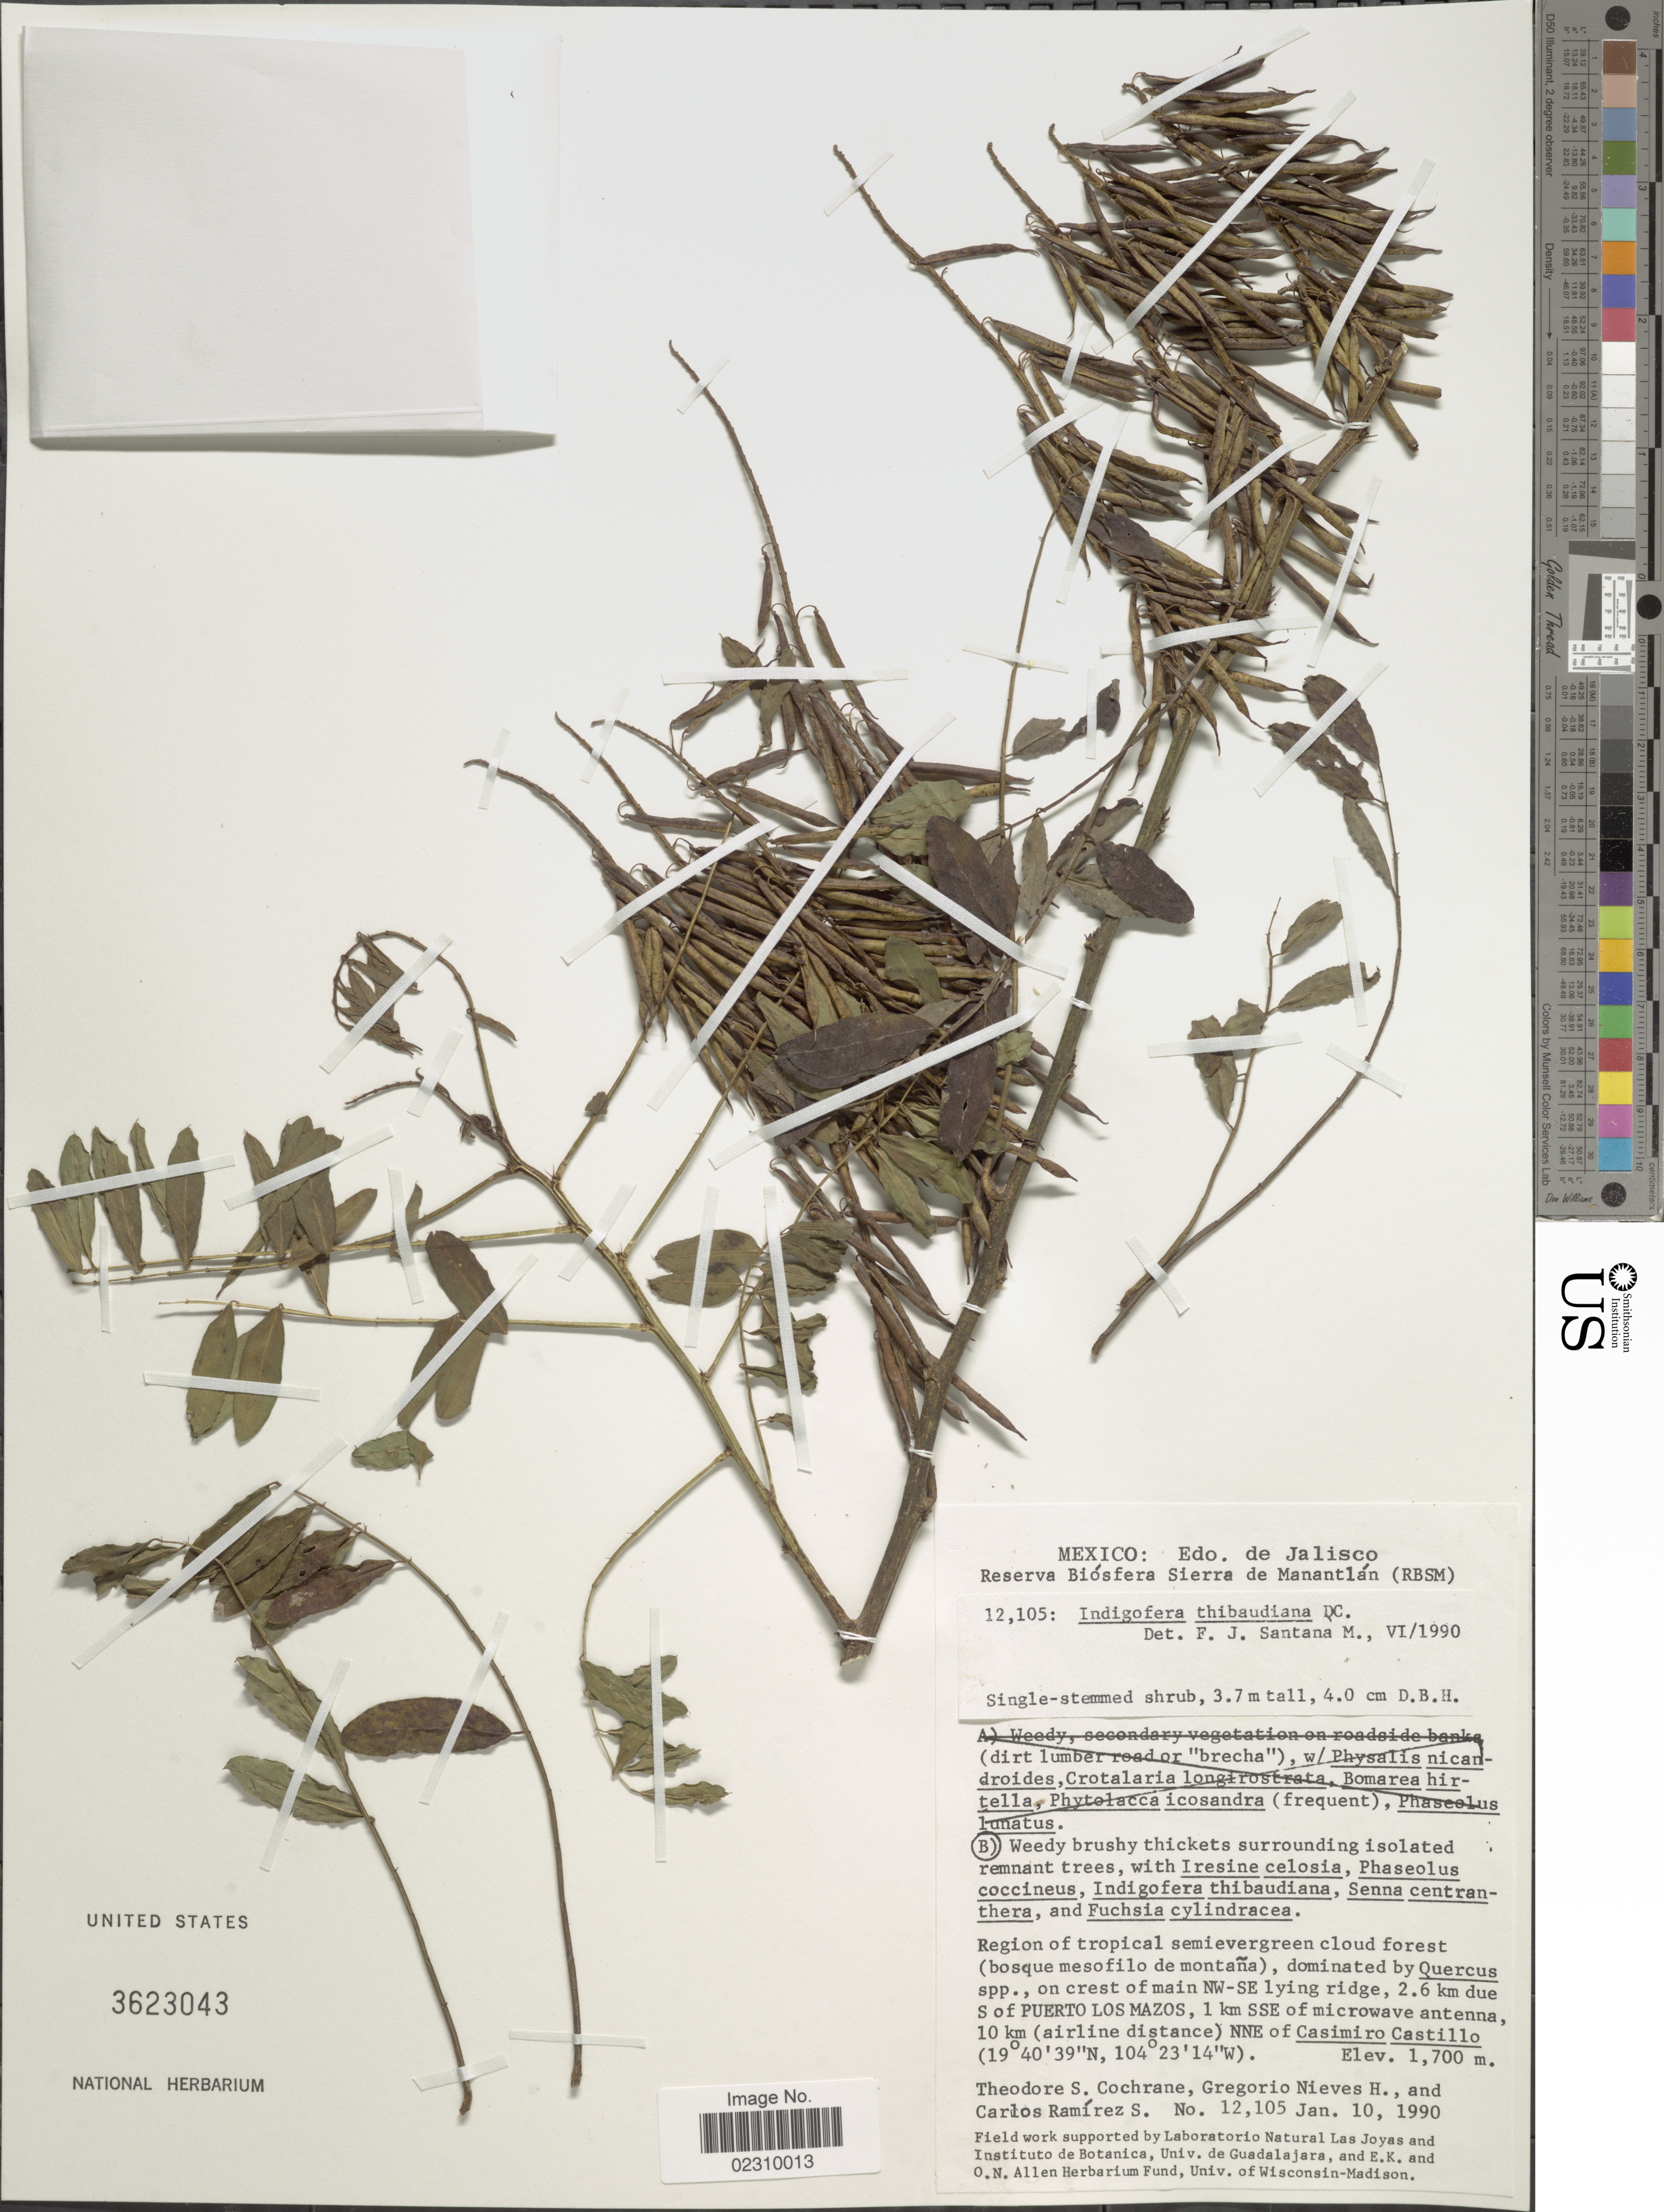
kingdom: Plantae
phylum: Tracheophyta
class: Magnoliopsida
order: Fabales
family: Fabaceae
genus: Indigofera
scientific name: Indigofera thibaudiana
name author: DC.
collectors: T. S. Cochrane, G. Nieves H. & C. Ramirez S.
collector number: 12105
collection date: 1990-01-10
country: Mexico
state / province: Jalisco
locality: On crest of main NW-SE lying ridge, 2.6 km due S of Puerto Los Mazos, 1 km SSE of microwave antenna, 10 km (airline distance) NNE of Casimiro Castillo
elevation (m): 1700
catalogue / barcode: US 3623043